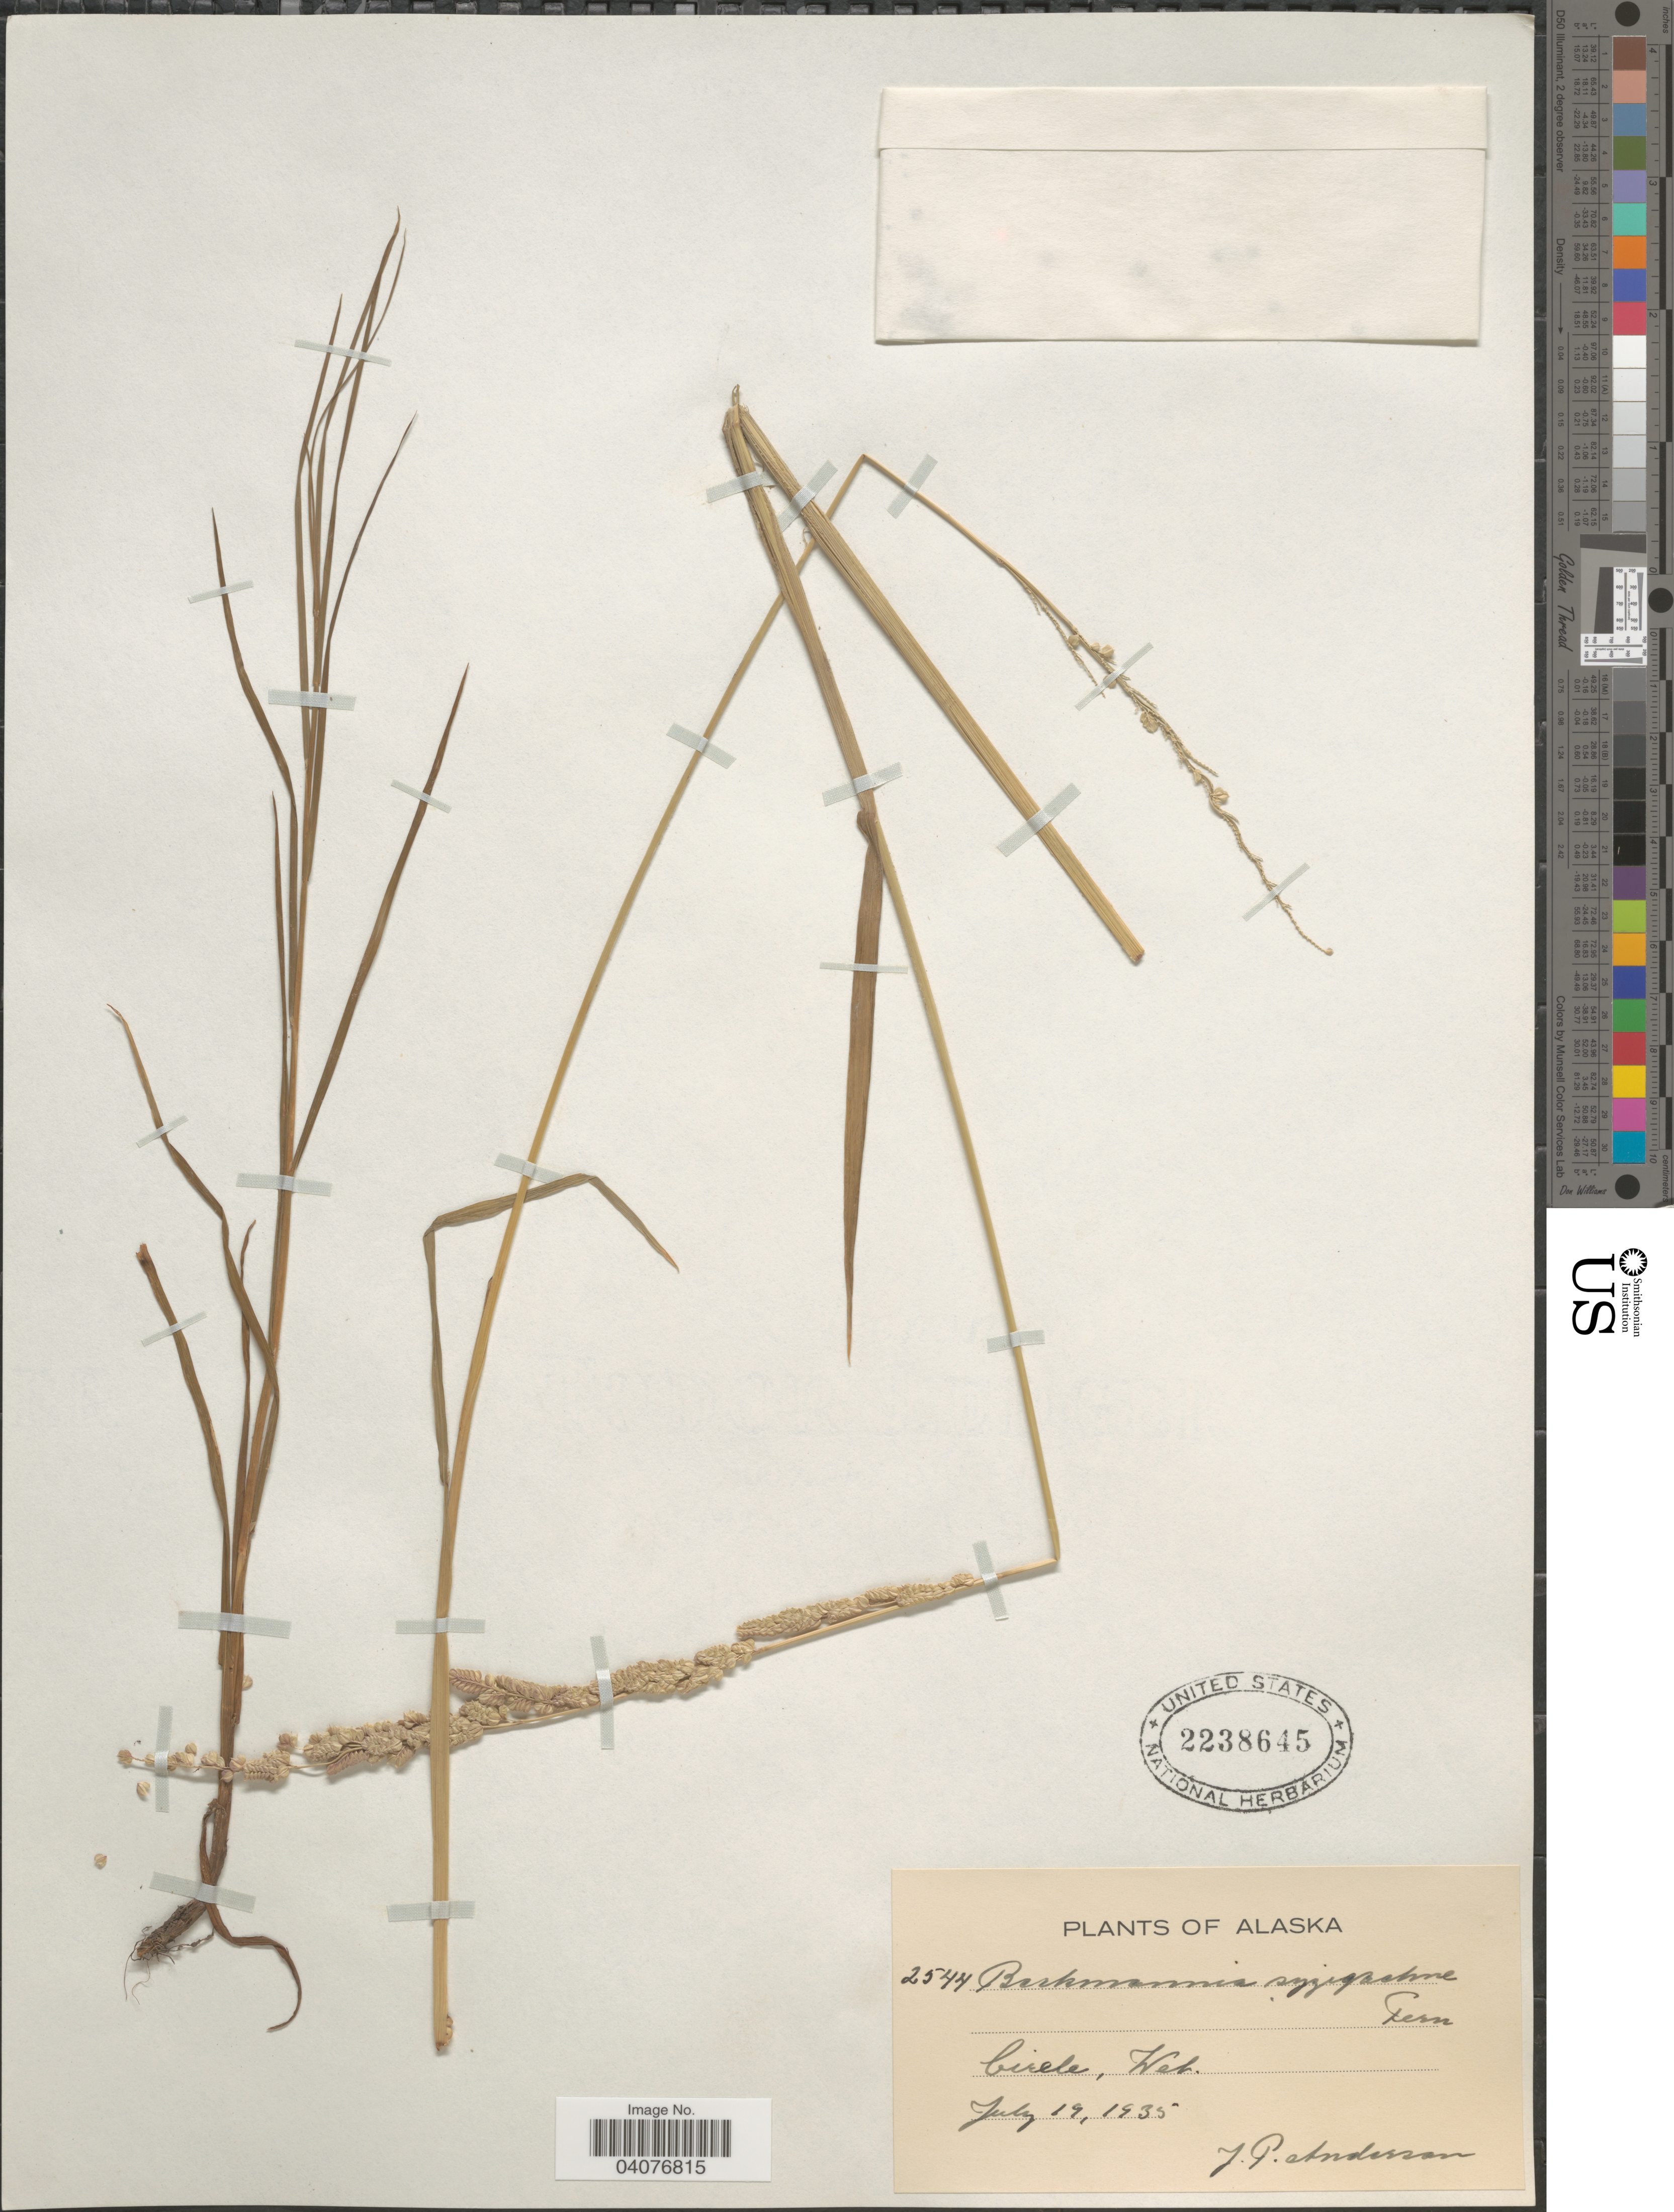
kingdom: Plantae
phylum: Tracheophyta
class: Liliopsida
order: Poales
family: Poaceae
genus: Beckmannia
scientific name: Beckmannia syzigachne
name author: (Steud.) Fernald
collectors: J. P. Anderson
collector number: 2544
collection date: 1935-07-19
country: United States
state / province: Alaska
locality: Circle, Wet.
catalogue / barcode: US 2238645